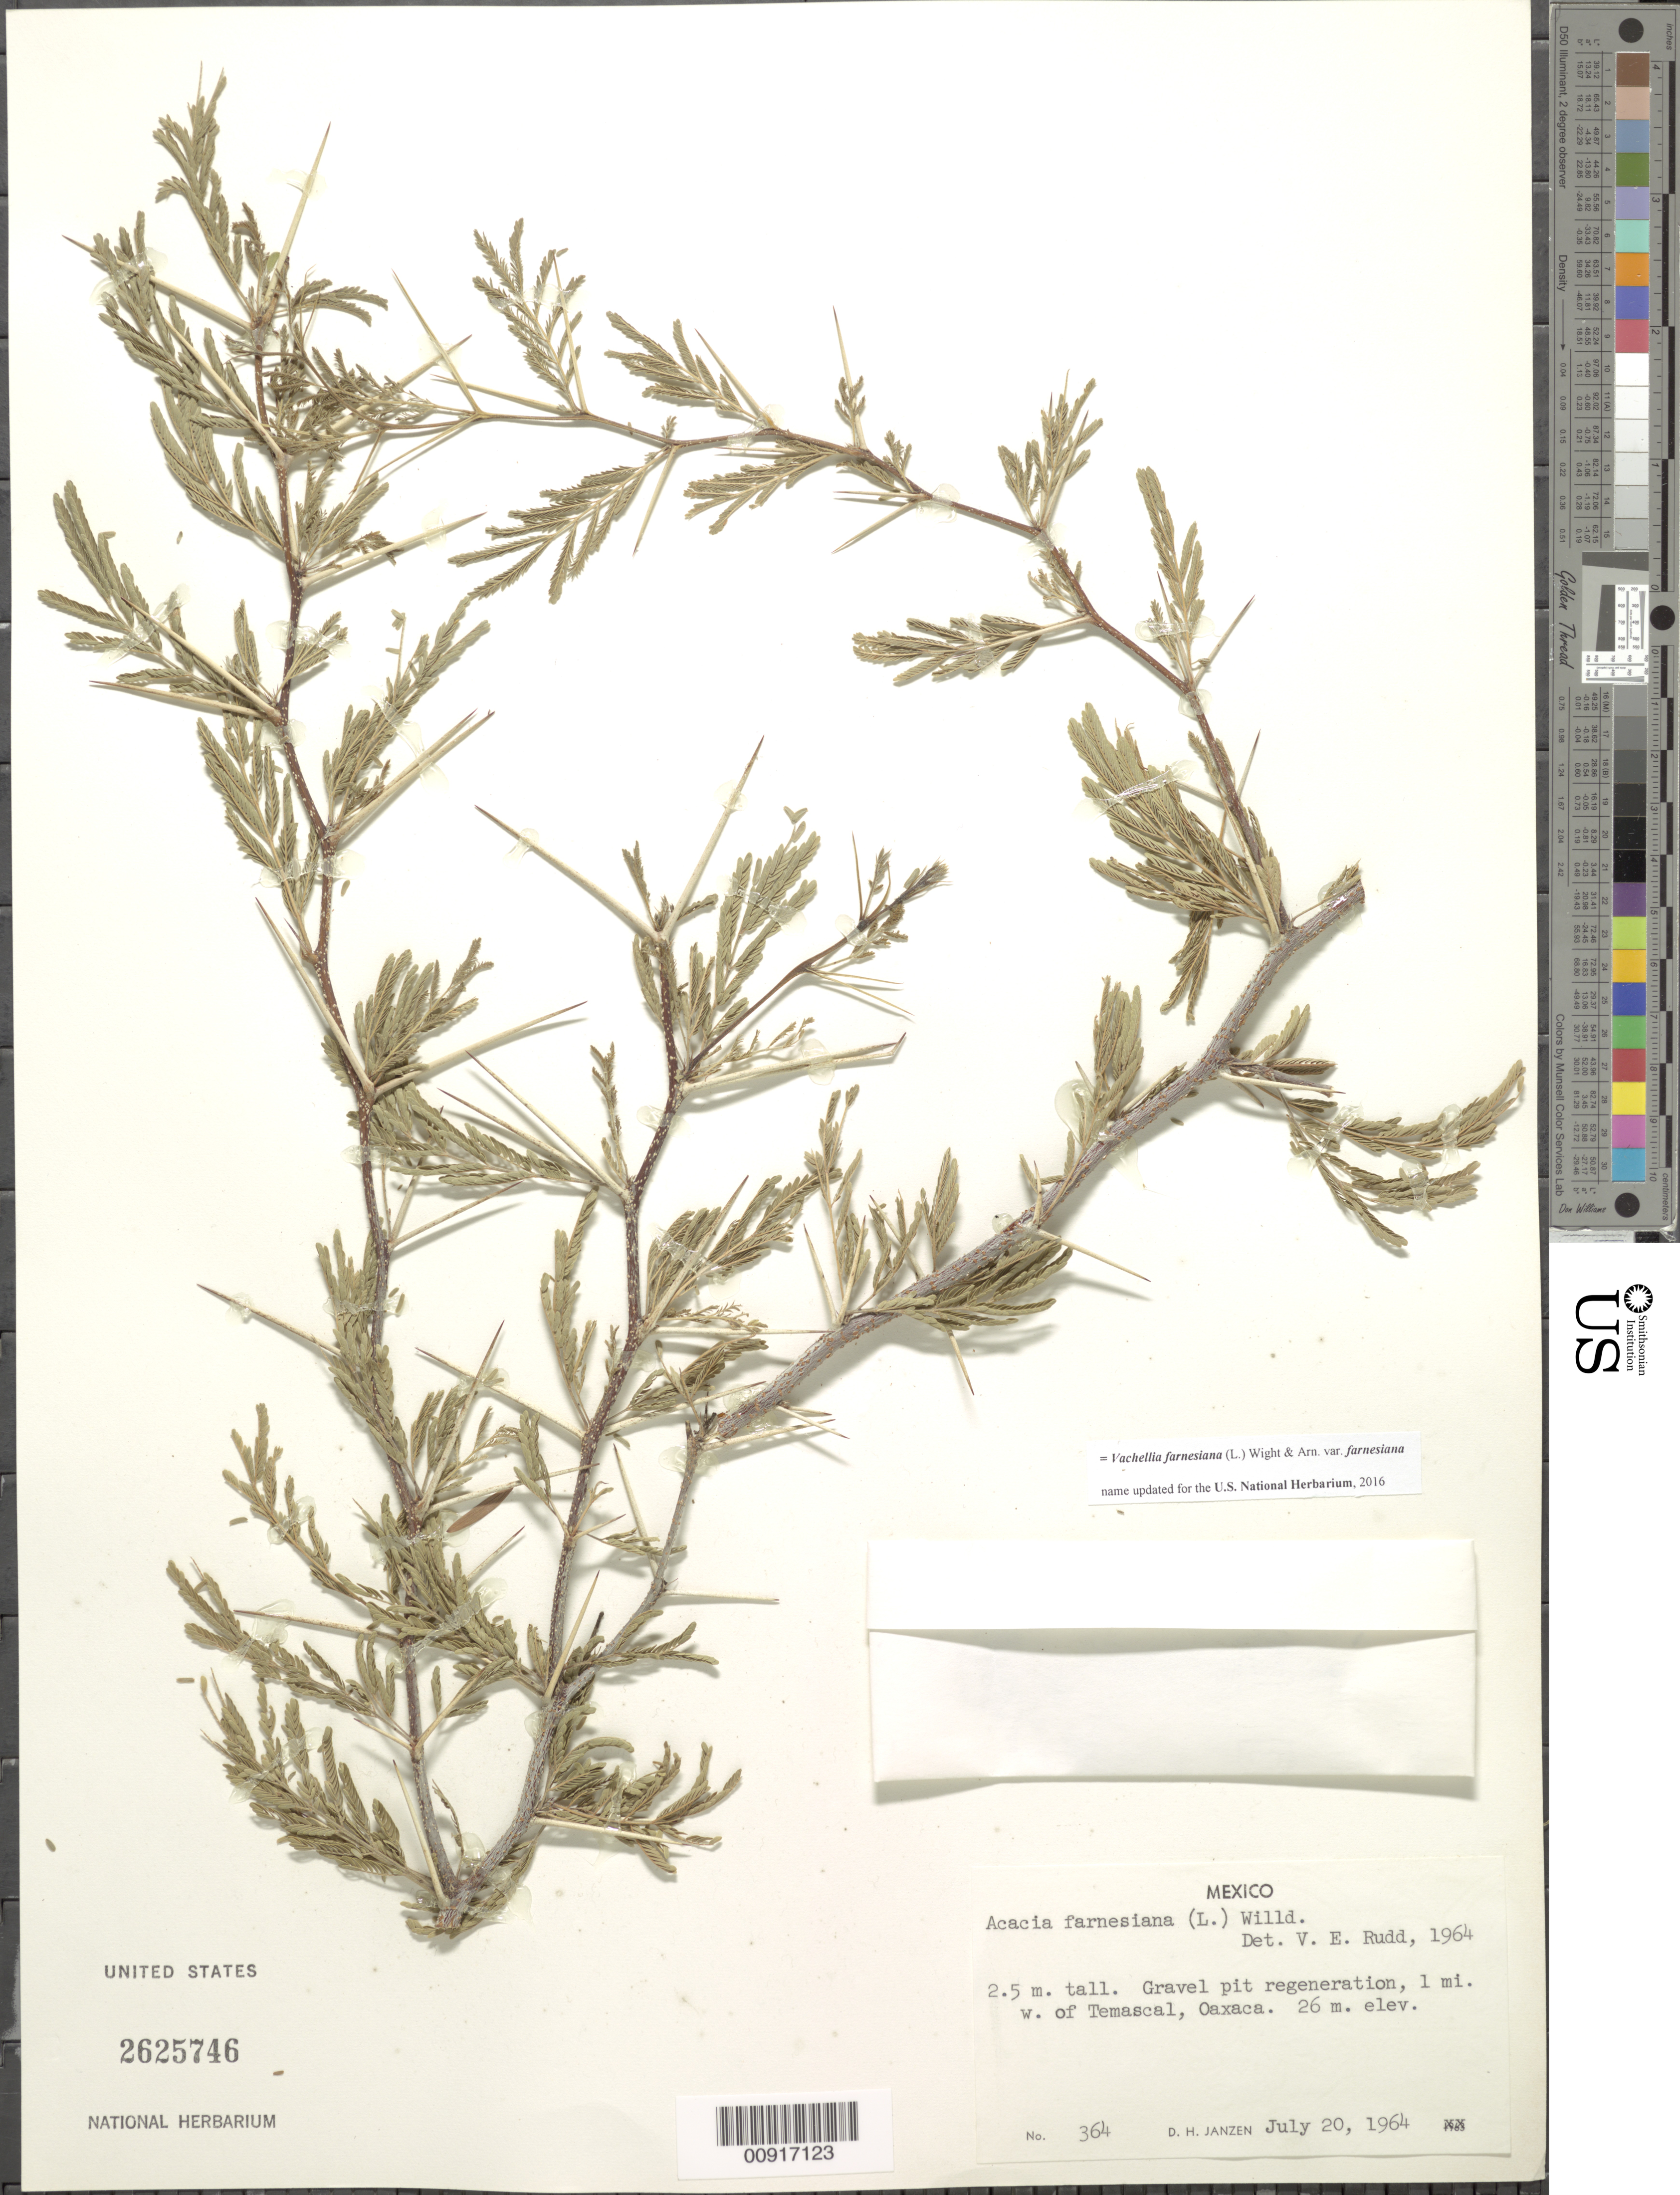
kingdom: Plantae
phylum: Tracheophyta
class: Magnoliopsida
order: Fabales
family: Fabaceae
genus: Vachellia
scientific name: Vachellia farnesiana var. farnesiana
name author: (L.) Wight & Arn.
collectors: D. Janzen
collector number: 364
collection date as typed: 20 Jul 1964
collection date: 1964-07-20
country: Mexico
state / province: Oaxaca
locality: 1 mi. W of Temascal, Oaxaca.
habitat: Gravel pit regeneration.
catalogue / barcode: US 2625746